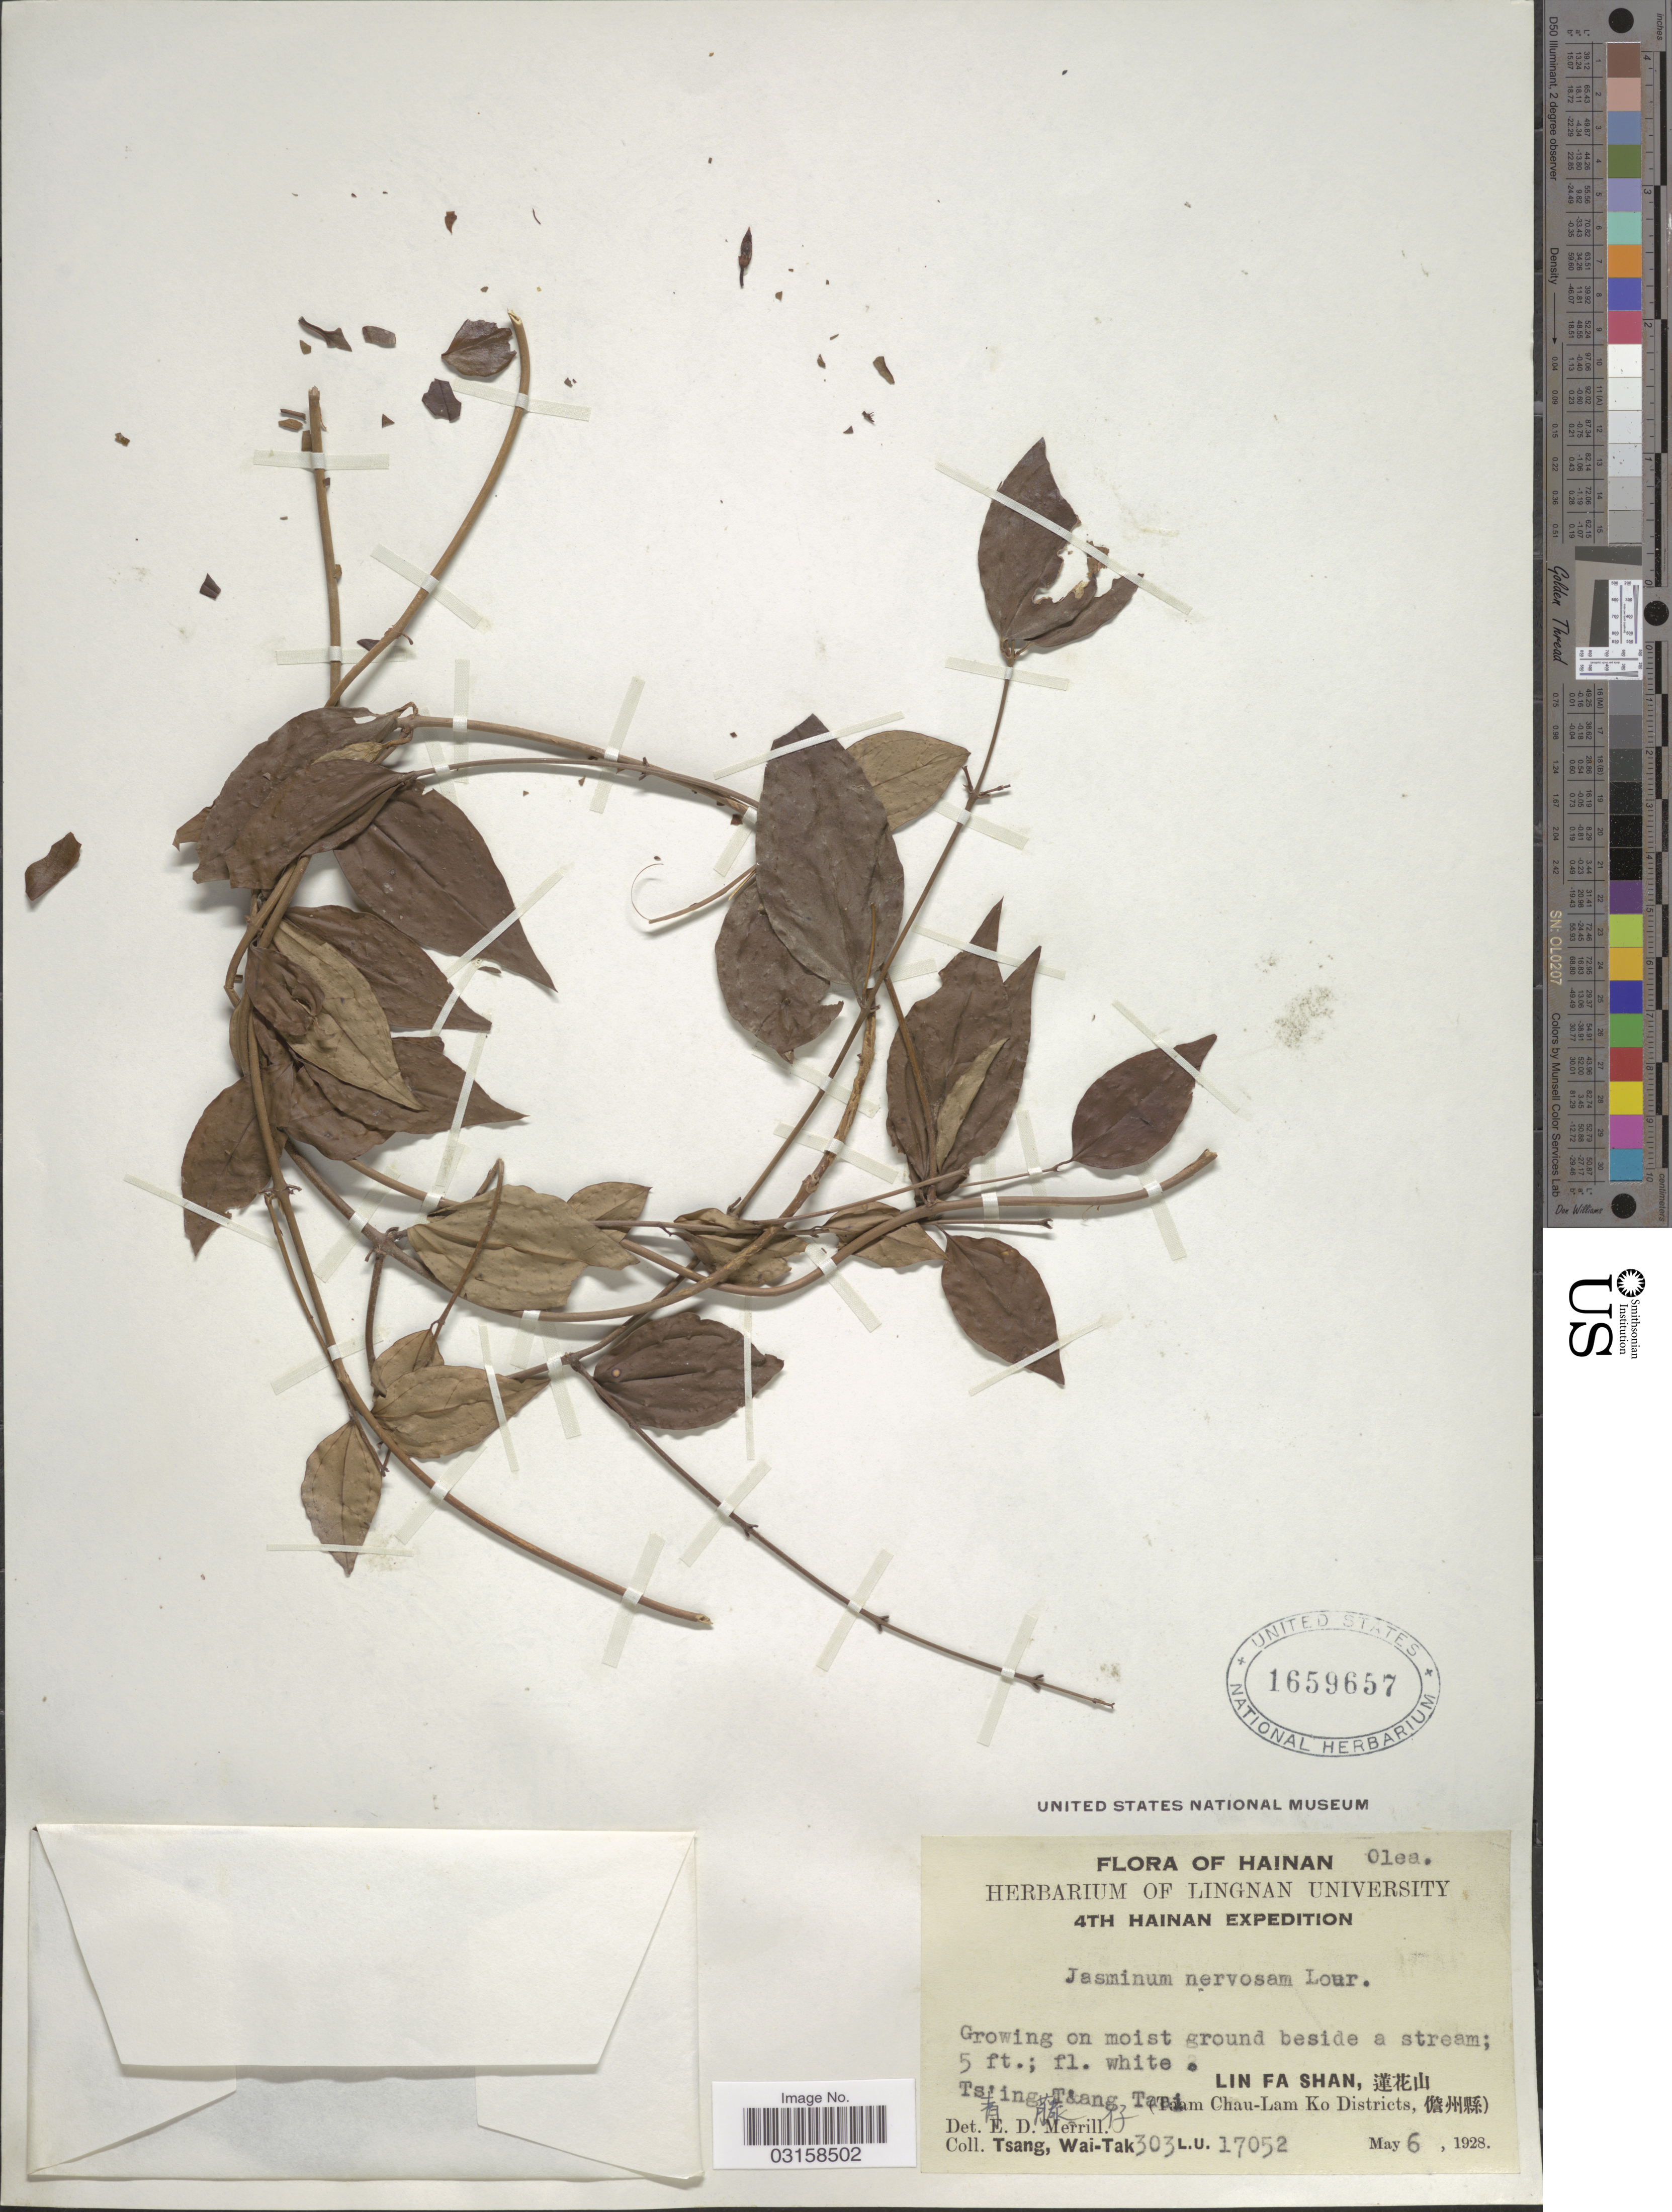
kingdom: Plantae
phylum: Tracheophyta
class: Magnoliopsida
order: Lamiales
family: Oleaceae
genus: Jasminum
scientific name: Jasminum nervosum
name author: Lour.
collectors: W. T. Tsang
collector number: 303L.U.17052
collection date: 1928-05-06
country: China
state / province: Hainan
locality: LFa Shan Ts'ing Tsang Taai[interpreted]. (Taam Chau-Lam Ko Districts.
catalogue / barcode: US 1659657